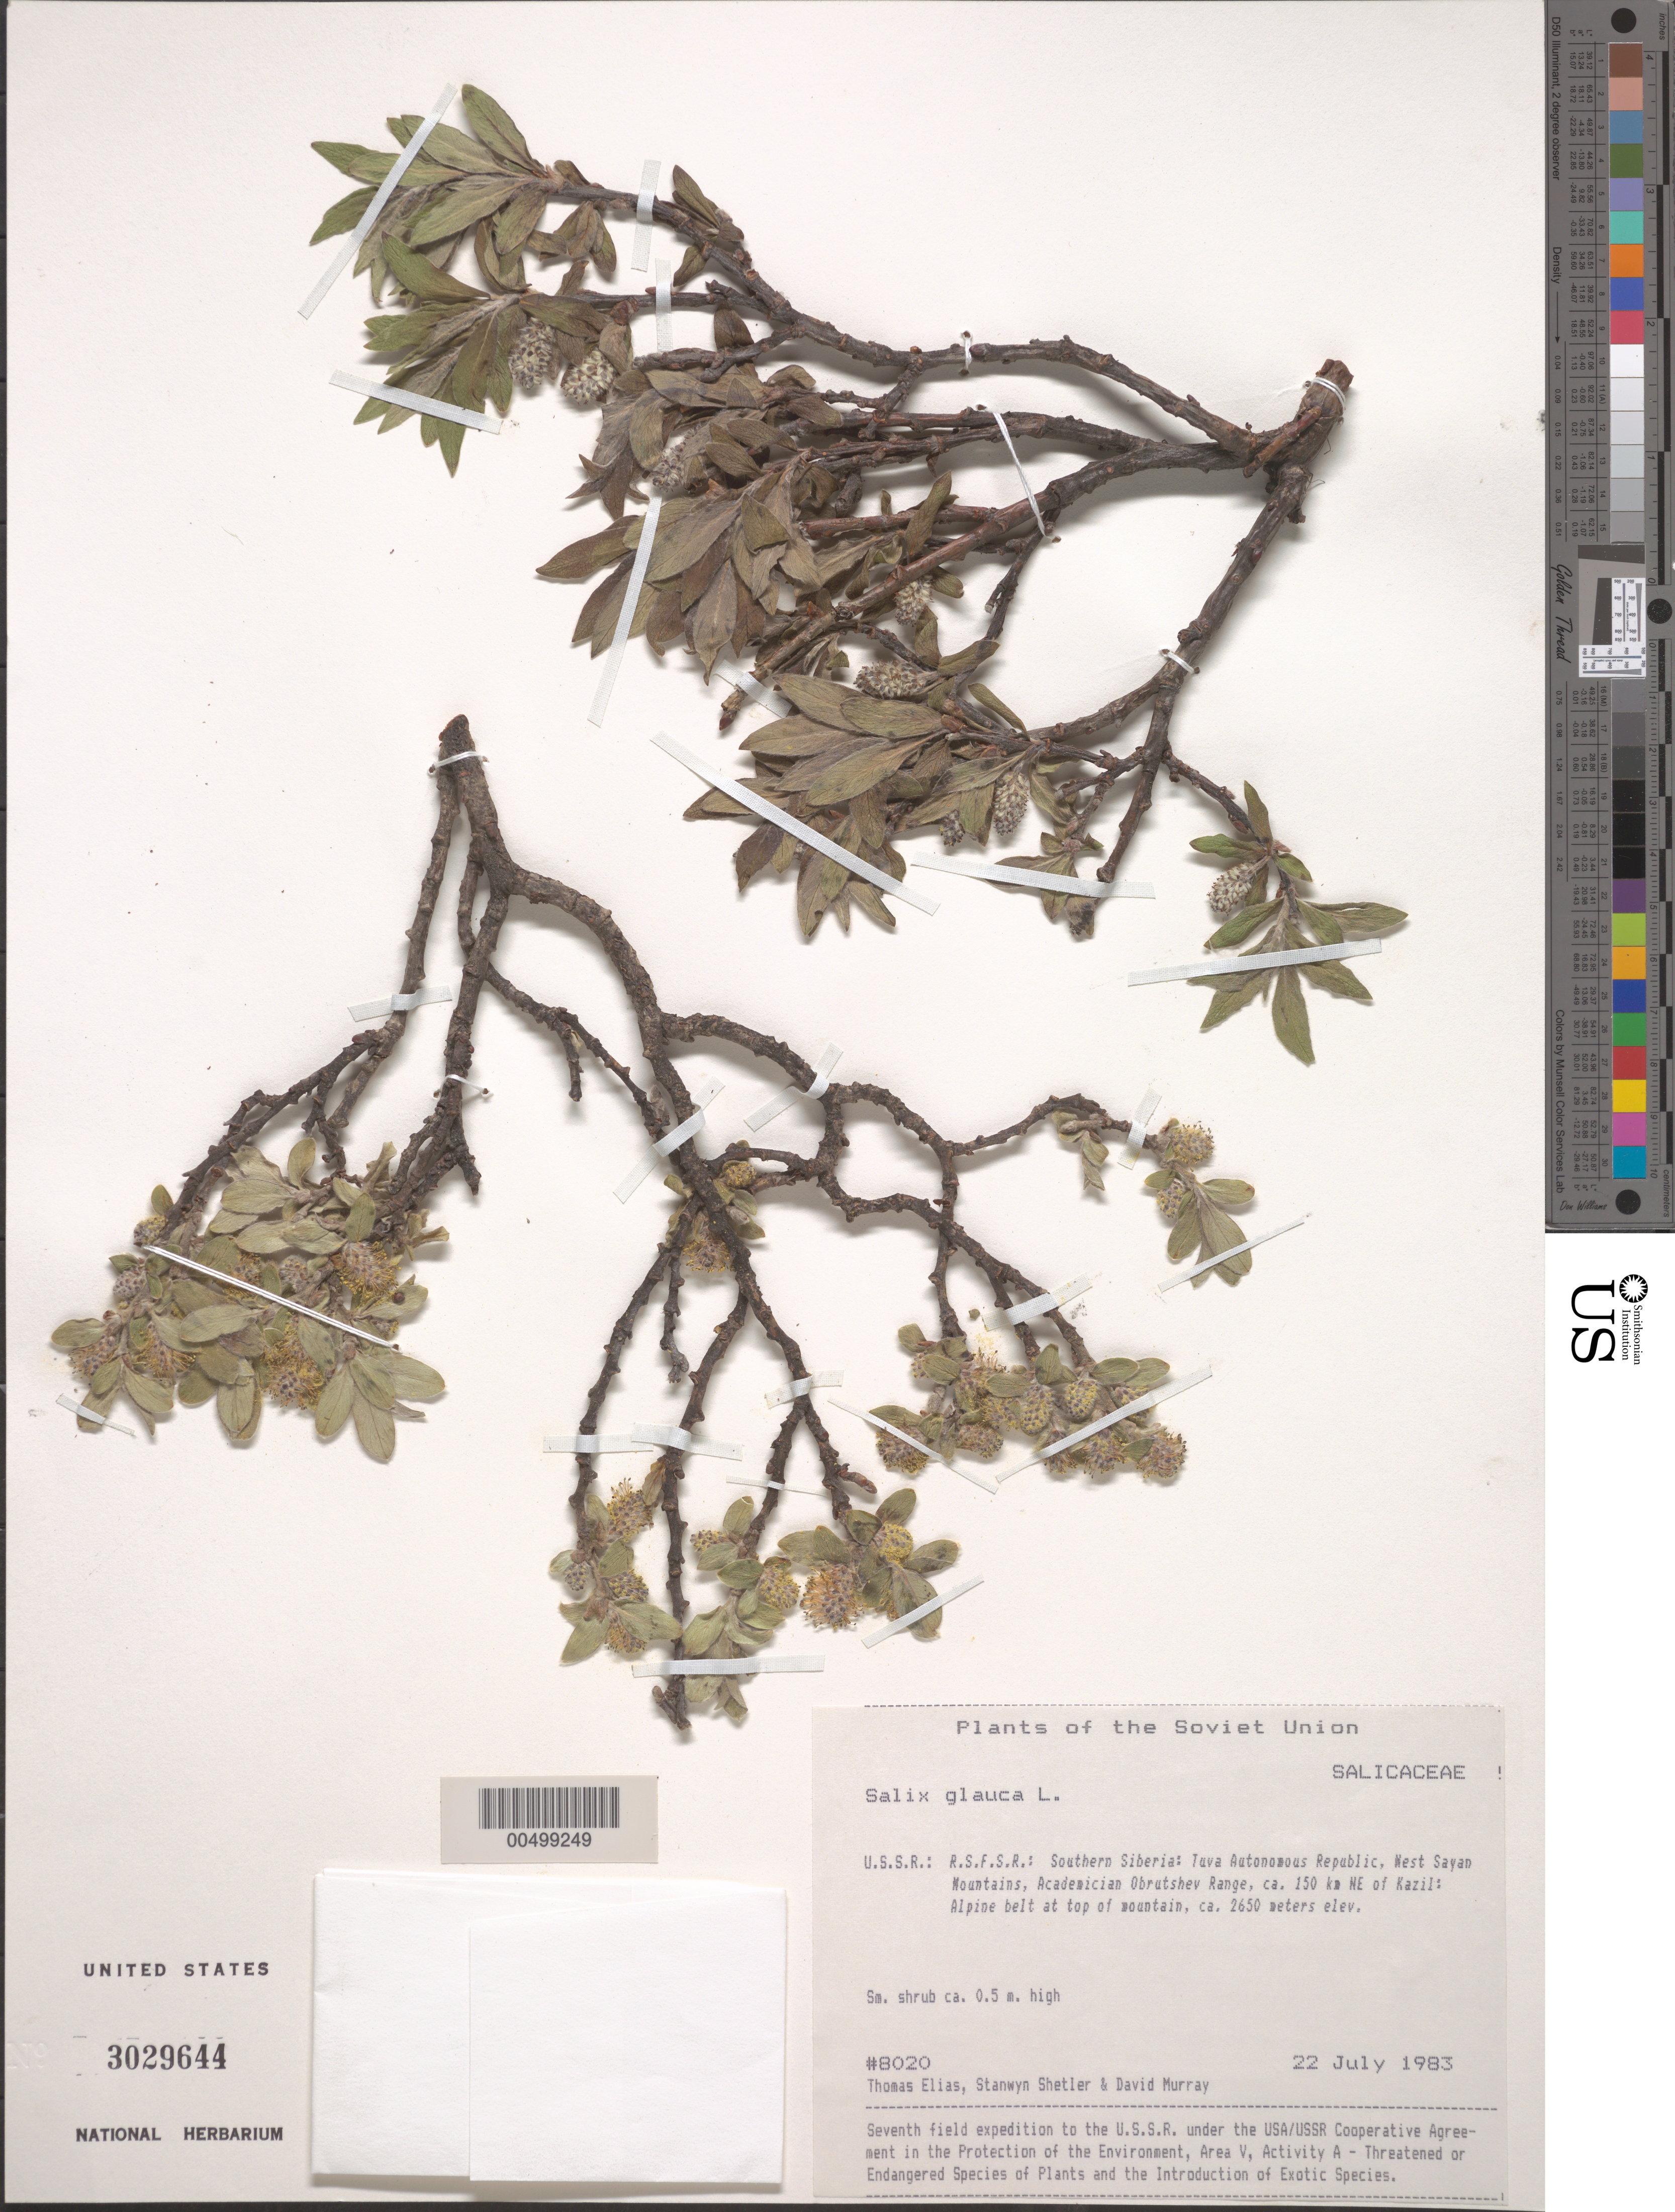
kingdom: Plantae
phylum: Tracheophyta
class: Magnoliopsida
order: Malpighiales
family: Salicaceae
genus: Salix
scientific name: Salix glauca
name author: L.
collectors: T. Elias, S. Shetler & D. F. Murray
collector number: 8020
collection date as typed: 22 Jul 1983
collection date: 1983-07-22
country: Russian Federation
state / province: Tuva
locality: West Sayan Mountains, Academician Obrutshev Range, ca. 150 km NE of Kazil [Kyzyl]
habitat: alpine belt at top of mountain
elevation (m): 2650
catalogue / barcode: US 3029644